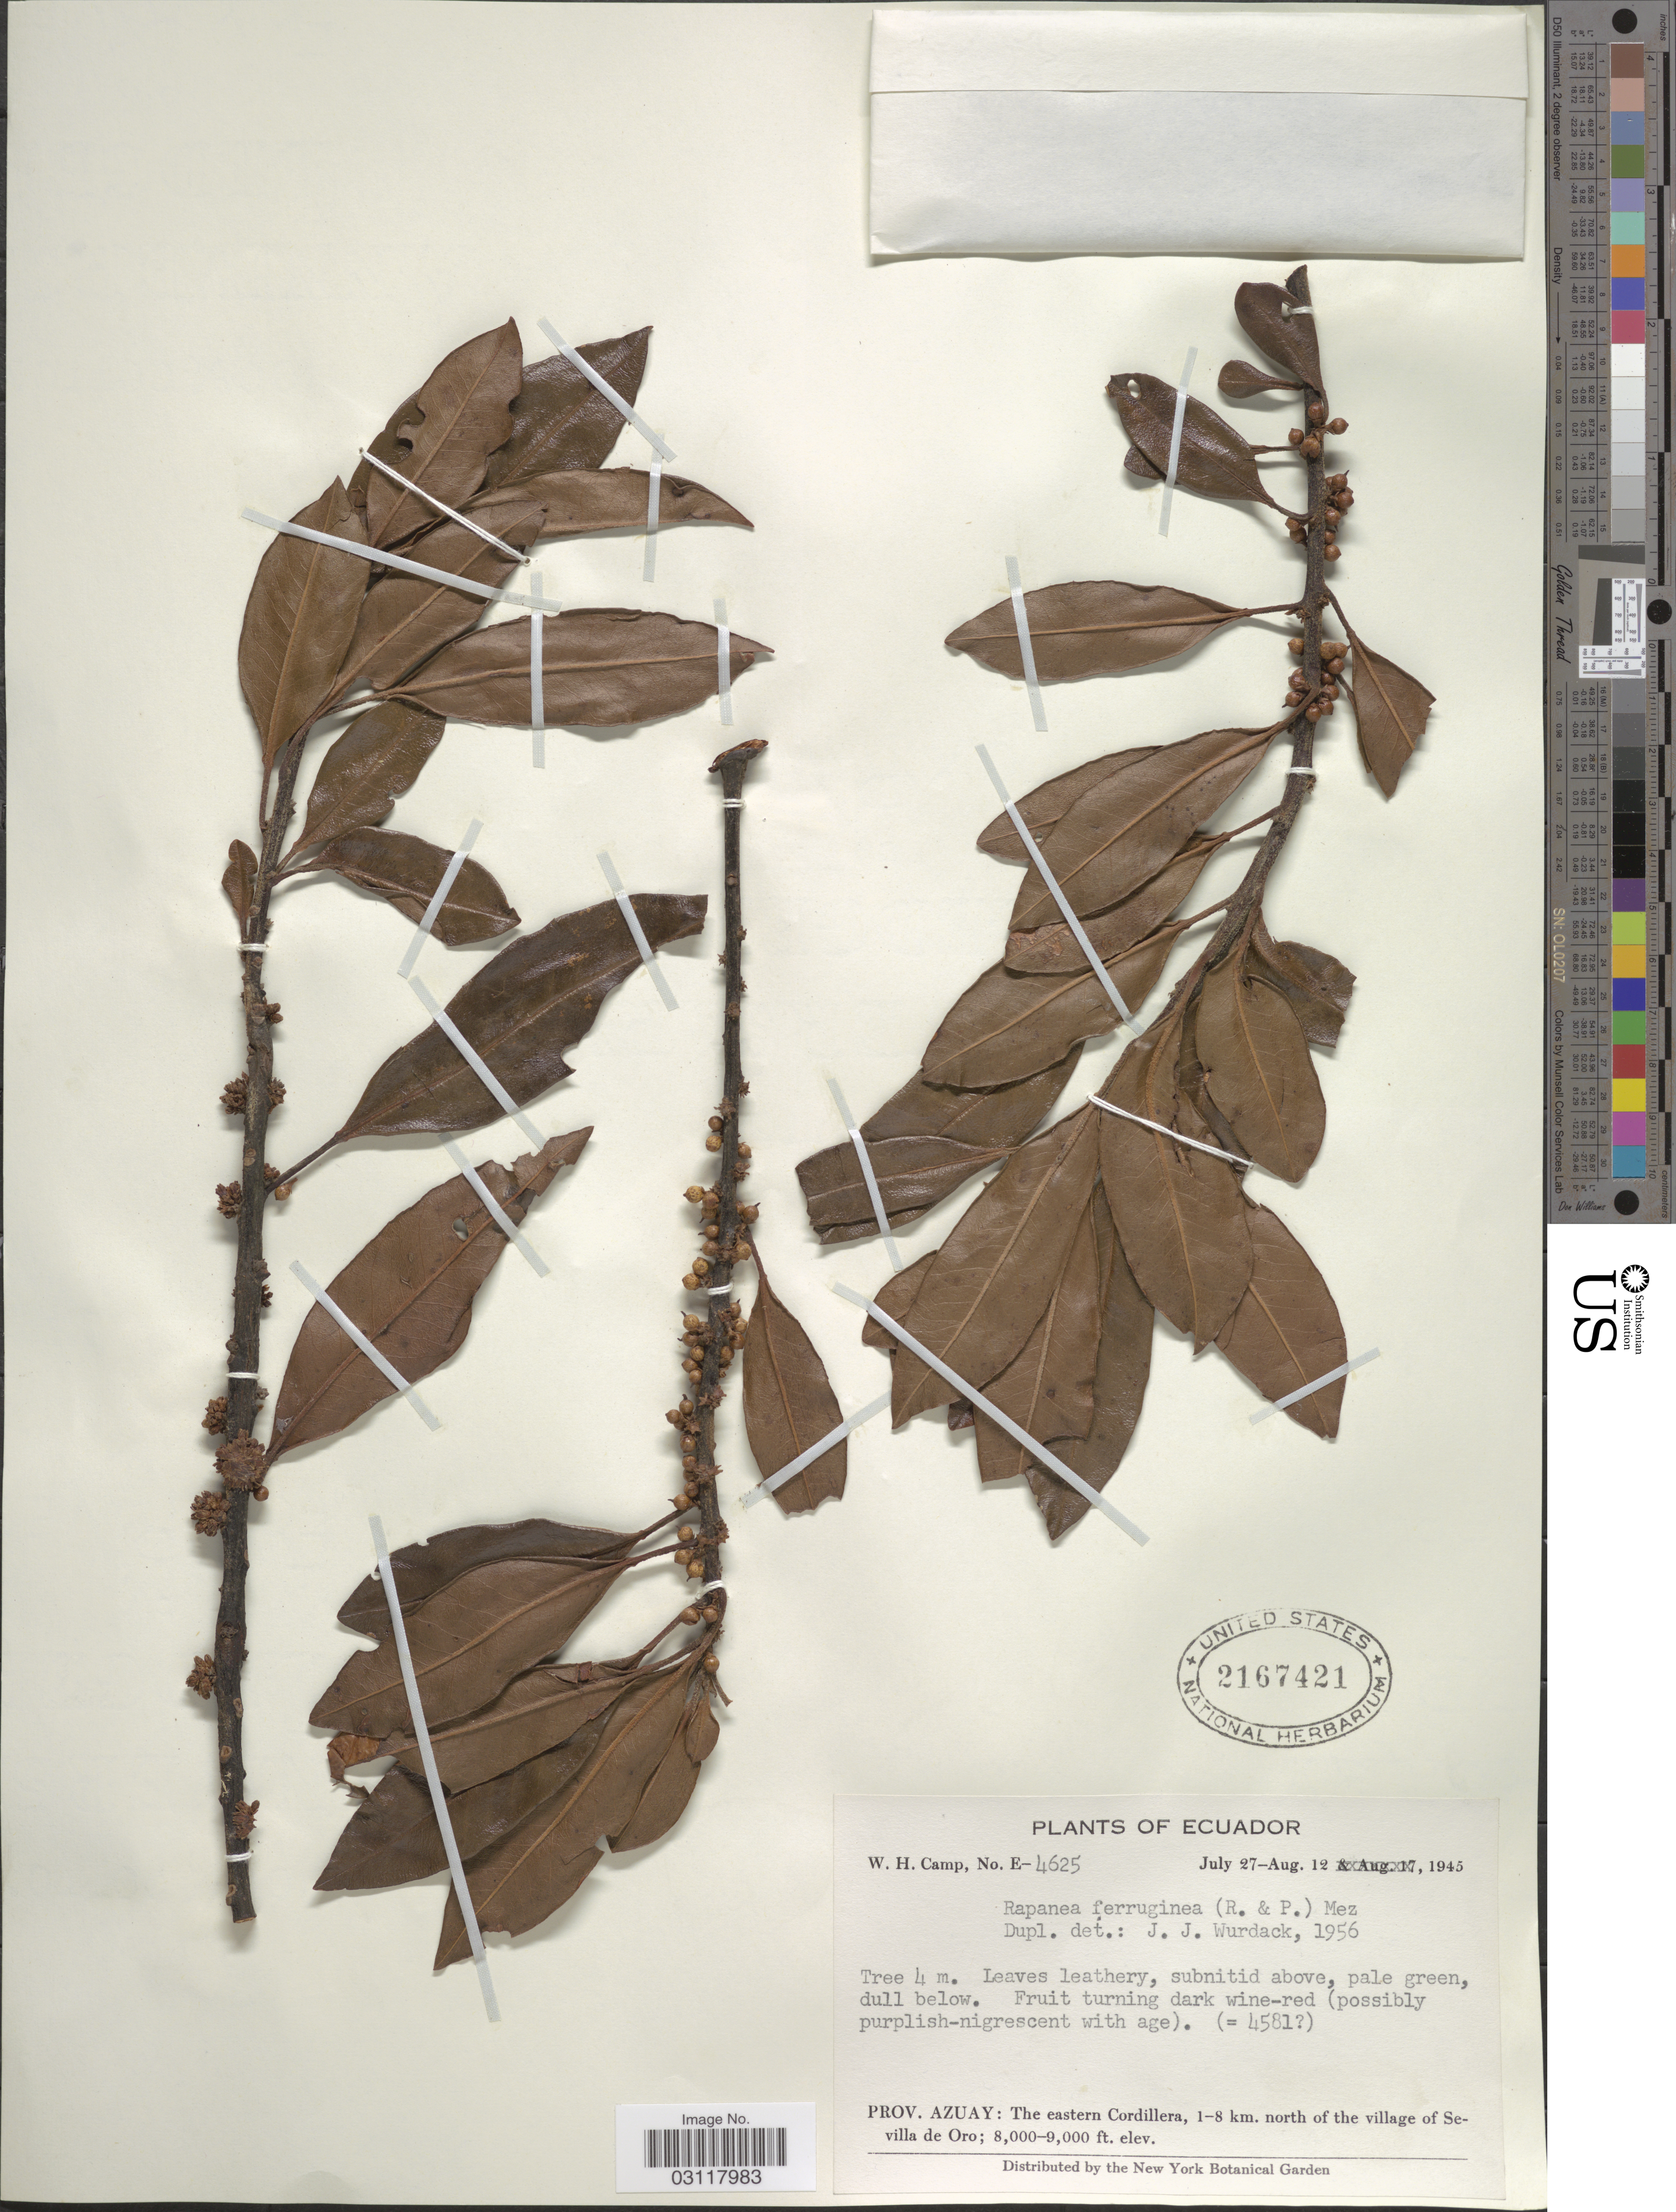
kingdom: Plantae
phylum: Tracheophyta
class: Magnoliopsida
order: Ericales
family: Primulaceae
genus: Rapanea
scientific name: Rapanea ferruginea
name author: (Ruiz & Pav.) Mez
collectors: W. H. Camp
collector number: E-4625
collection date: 1945-07-27/1945-08-12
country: Ecuador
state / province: Azuay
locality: Prov. Azuay: The eastern Cordillera, 1-8 km. north of the village of Sevilla de Oro.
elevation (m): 2438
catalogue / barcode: US 2167421